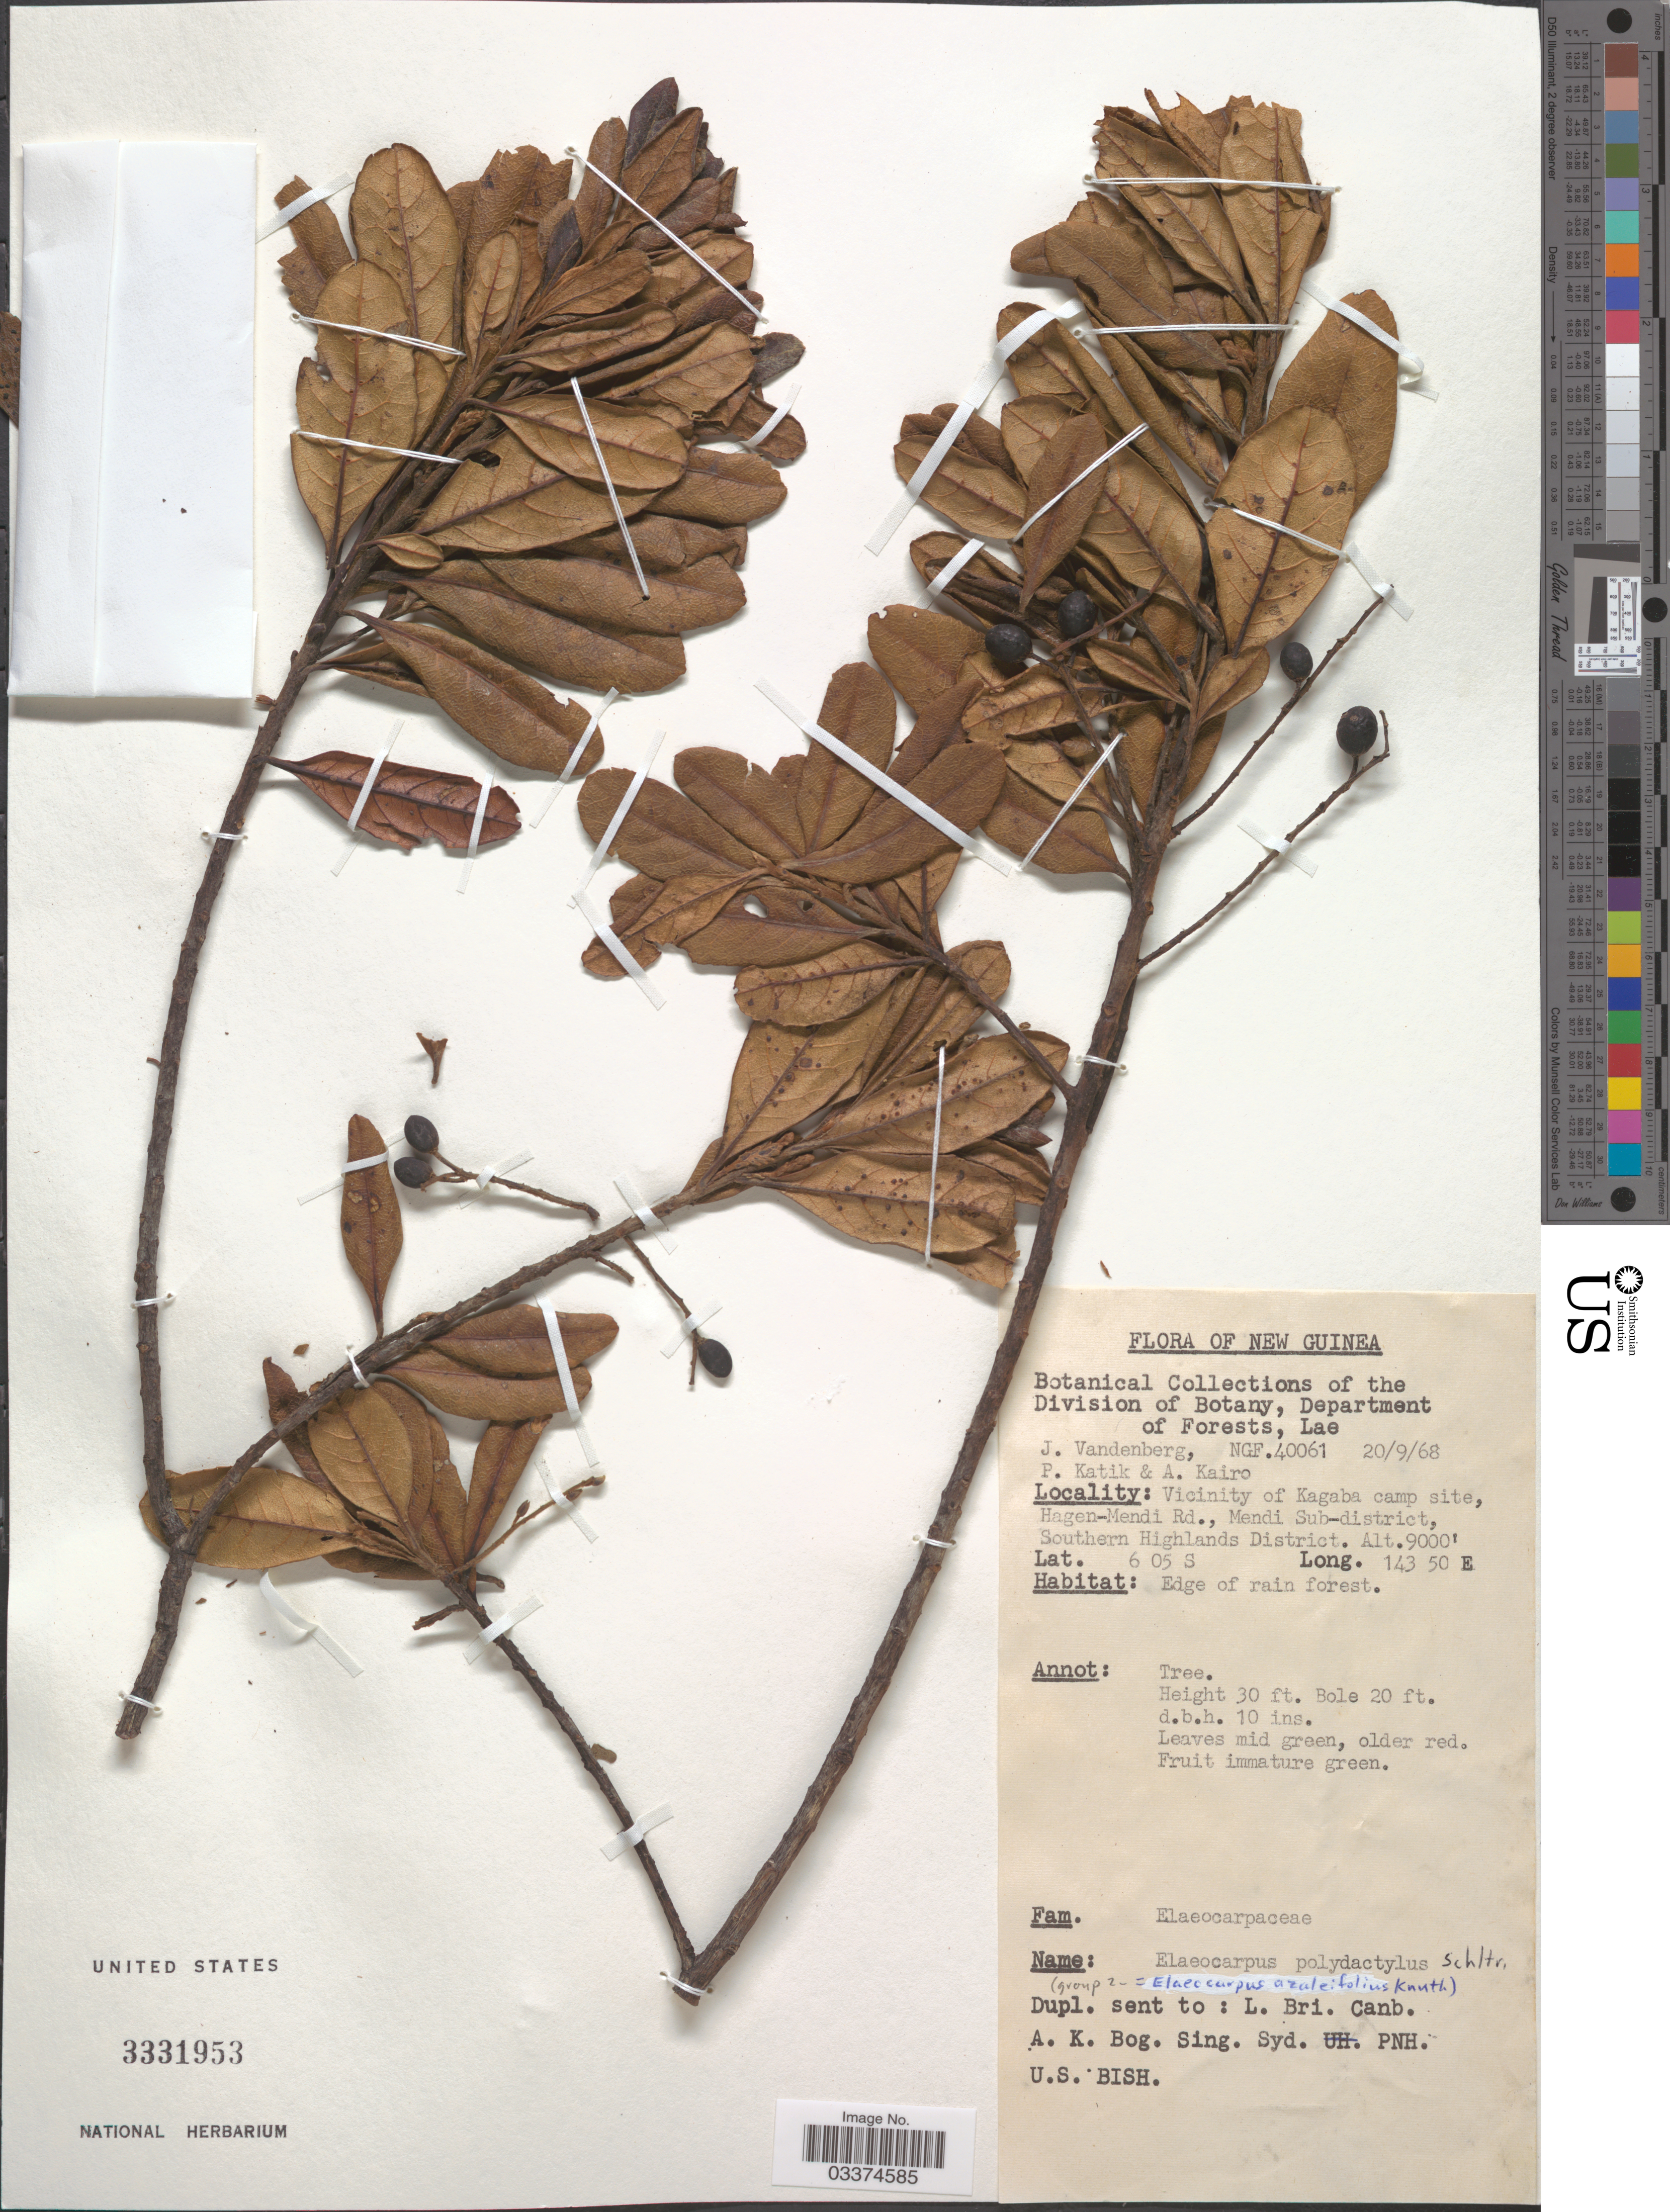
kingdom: Plantae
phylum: Tracheophyta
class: Magnoliopsida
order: Oxalidales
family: Elaeocarpaceae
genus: Elaeocarpus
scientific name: Elaeocarpus polydactylus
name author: Schltr.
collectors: J. Vandenberg, P. Katik & A. Kairo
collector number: NGF40061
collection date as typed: Transcribed d/m/y: 20/9/68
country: Papua New Guinea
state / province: Southern Highlands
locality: New Guinea, Vicinity of Kagaba camp site, Hagen-Mendi Rd., Mendi Sub-district, Southern Highlands District.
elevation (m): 2743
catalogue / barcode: US 3331953